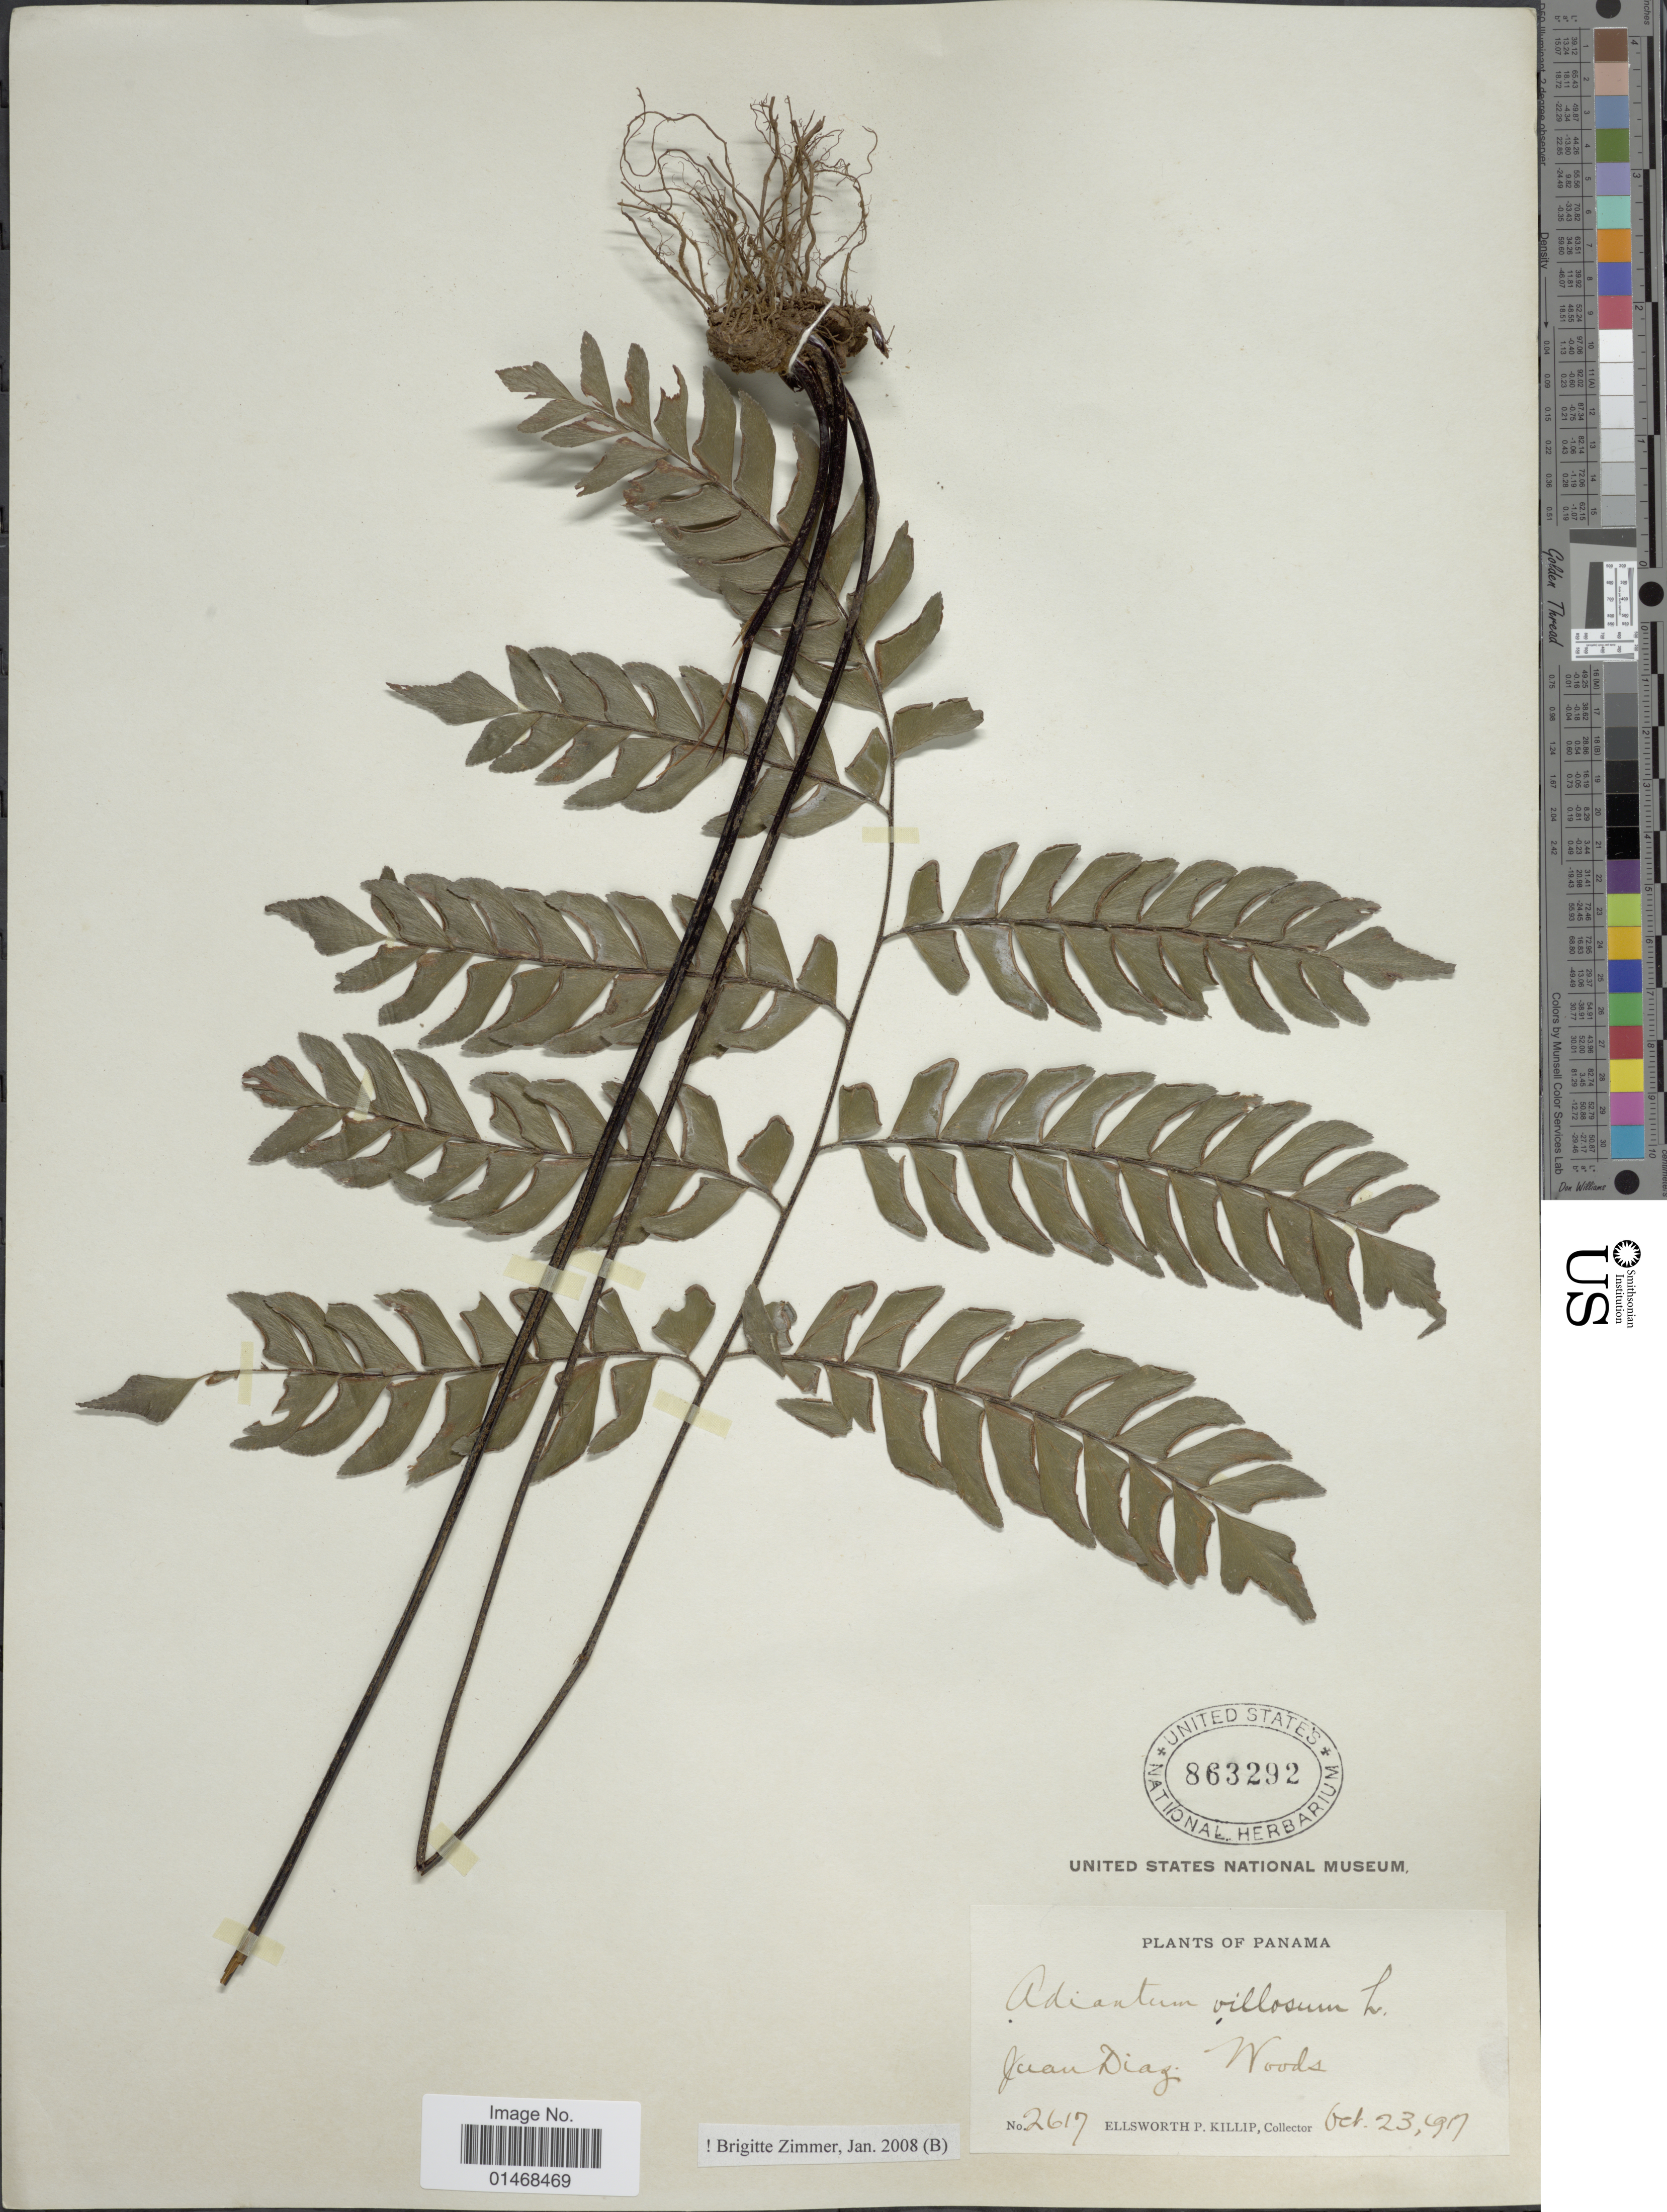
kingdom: Plantae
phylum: Tracheophyta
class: Polypodiopsida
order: Polypodiales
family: Pteridaceae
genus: Adiantum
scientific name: Adiantum villosum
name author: L.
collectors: E. P. Killip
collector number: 2617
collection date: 1917-10-23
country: Panama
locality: Juan Diaz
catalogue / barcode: US 863292